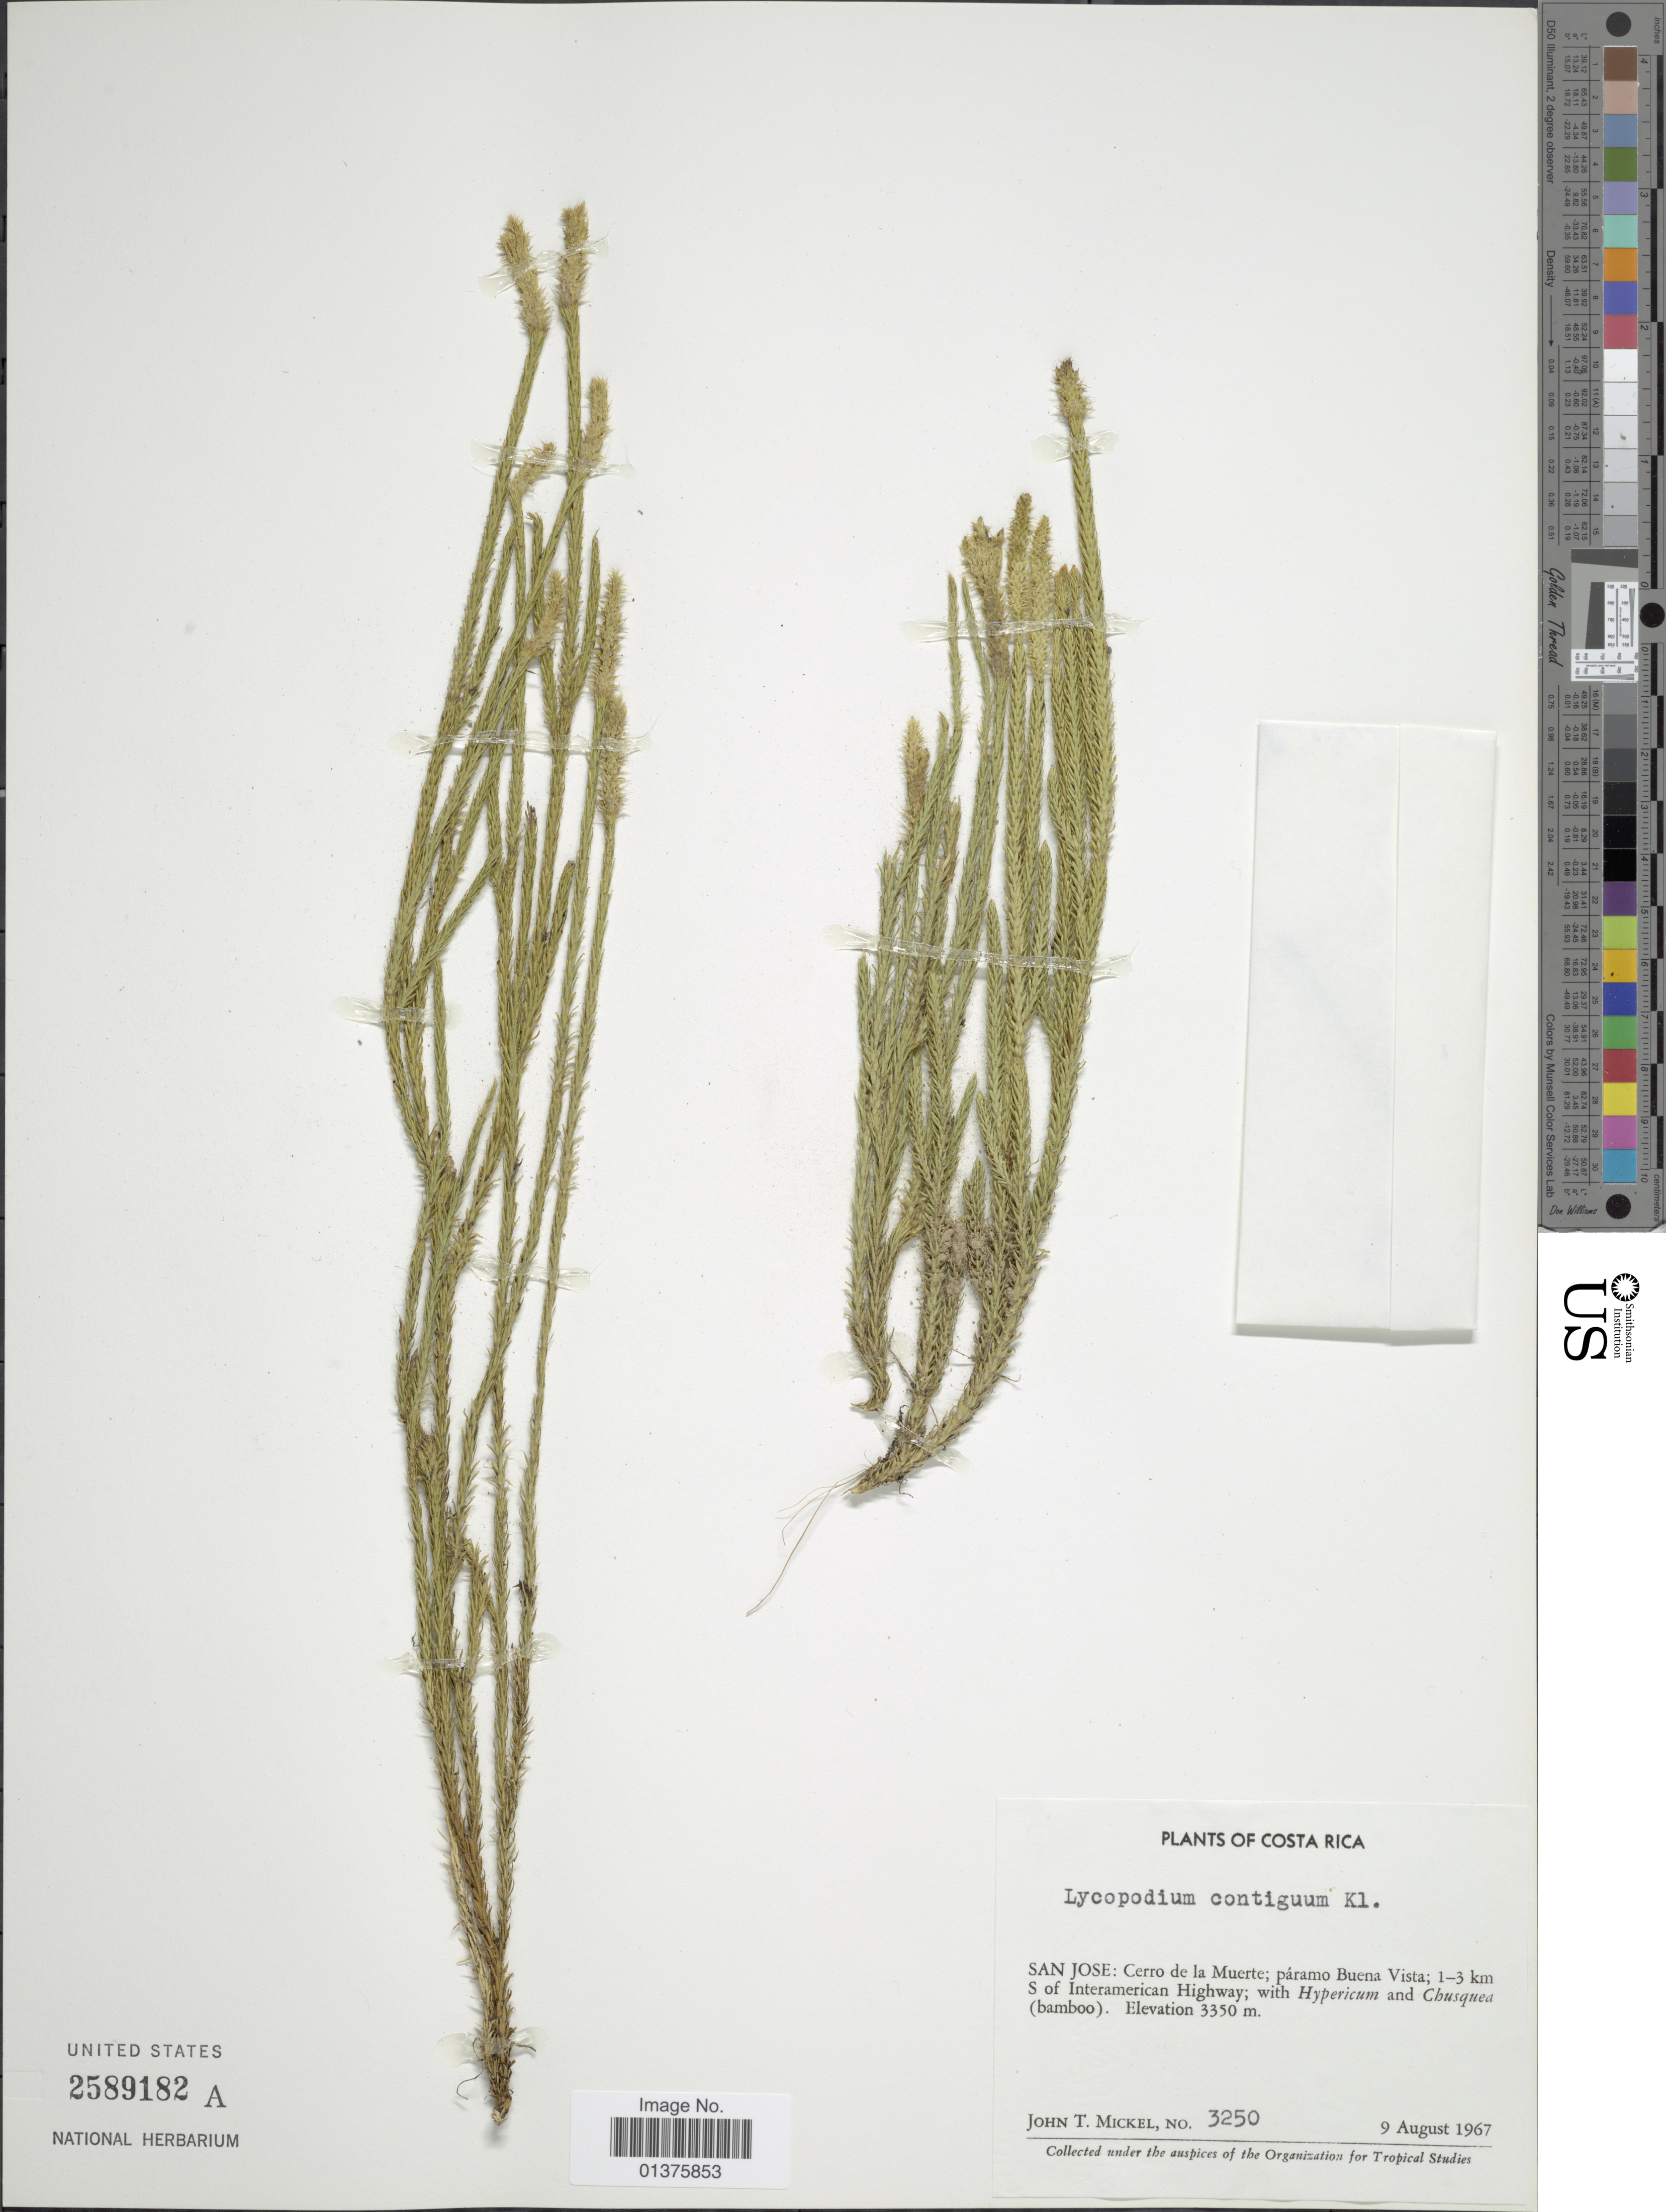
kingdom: Plantae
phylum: Tracheophyta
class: Lycopodiopsida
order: Lycopodiales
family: Lycopodiaceae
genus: Lycopodium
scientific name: Lycopodium clavatum subsp. contiguum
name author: (Klotzsch) B. Øllg.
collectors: J. T. Mickel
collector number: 3250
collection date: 1967-08-09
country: Costa Rica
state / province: San José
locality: Cerro de la Muerte; páramo Buena Vista; 1-3km S of Interamerican Highway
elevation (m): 3350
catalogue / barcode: US 2589182A